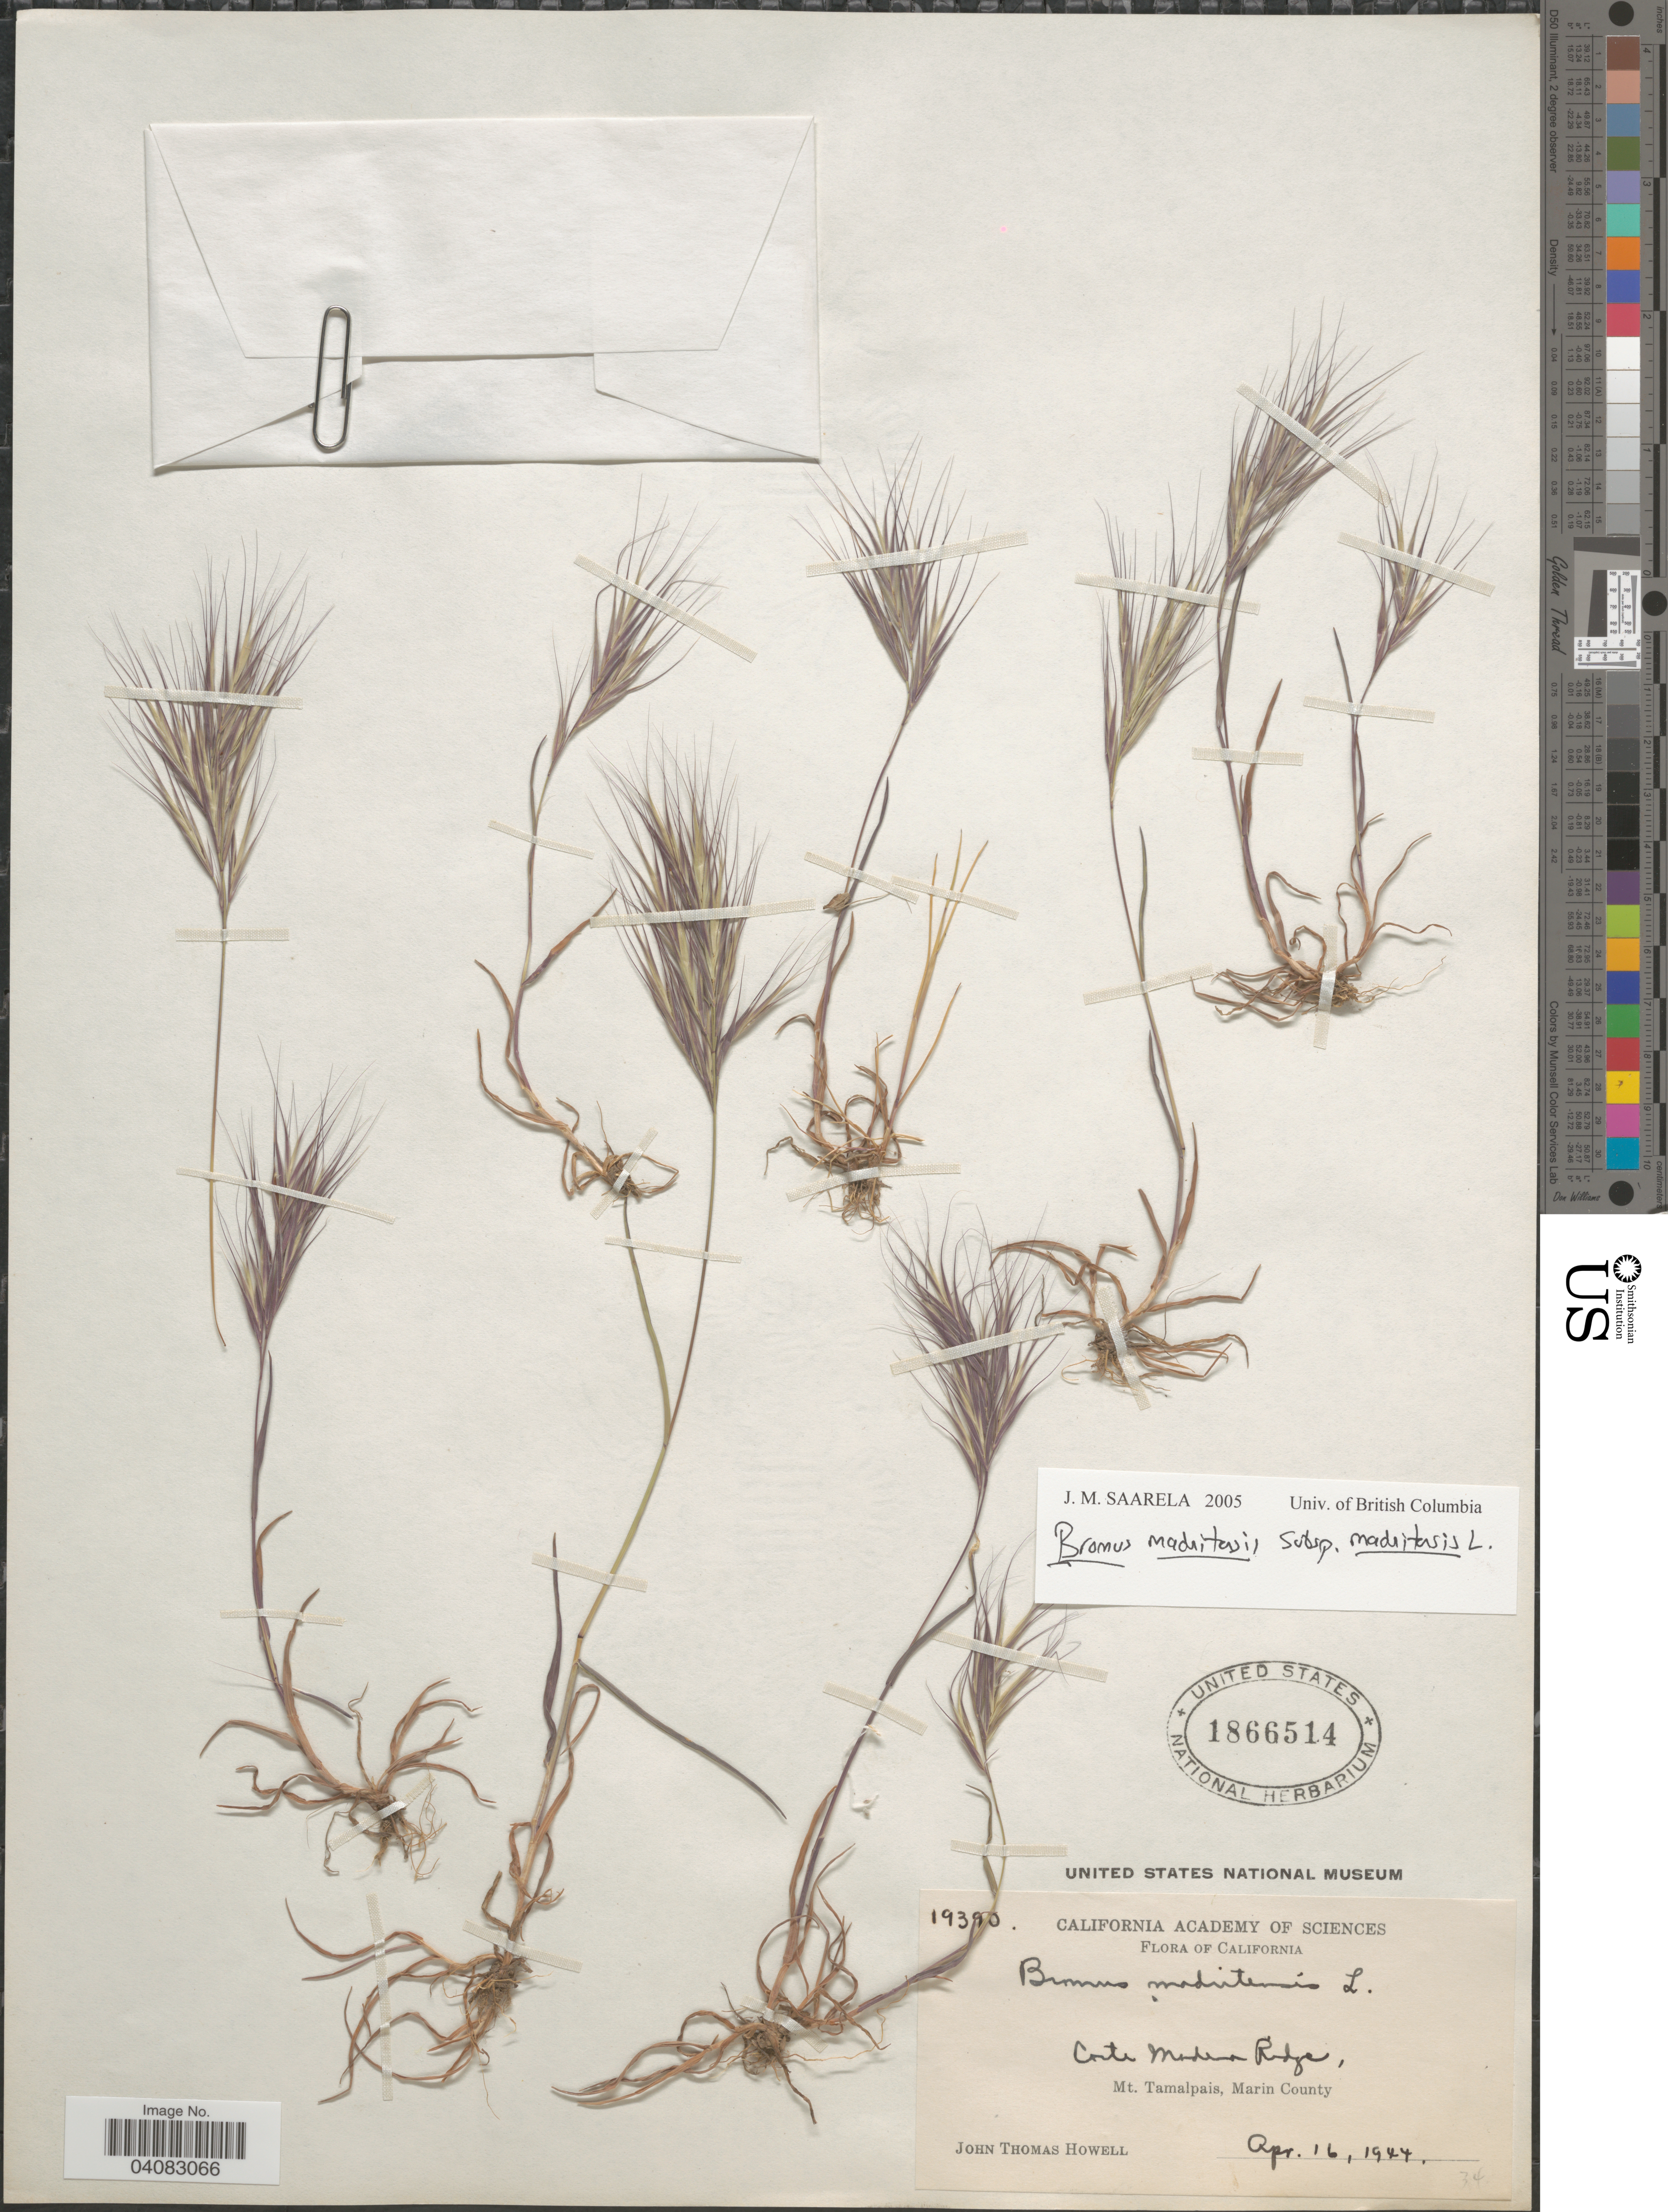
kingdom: Plantae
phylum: Tracheophyta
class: Liliopsida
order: Poales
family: Poaceae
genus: Bromus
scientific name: Bromus madritensis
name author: L.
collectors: J. T. Howell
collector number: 19390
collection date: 1944-04-16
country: United States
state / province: California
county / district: Marin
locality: Corte Madera Ridge. Mt. Tamalpais, Marin County.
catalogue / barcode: US 1866514